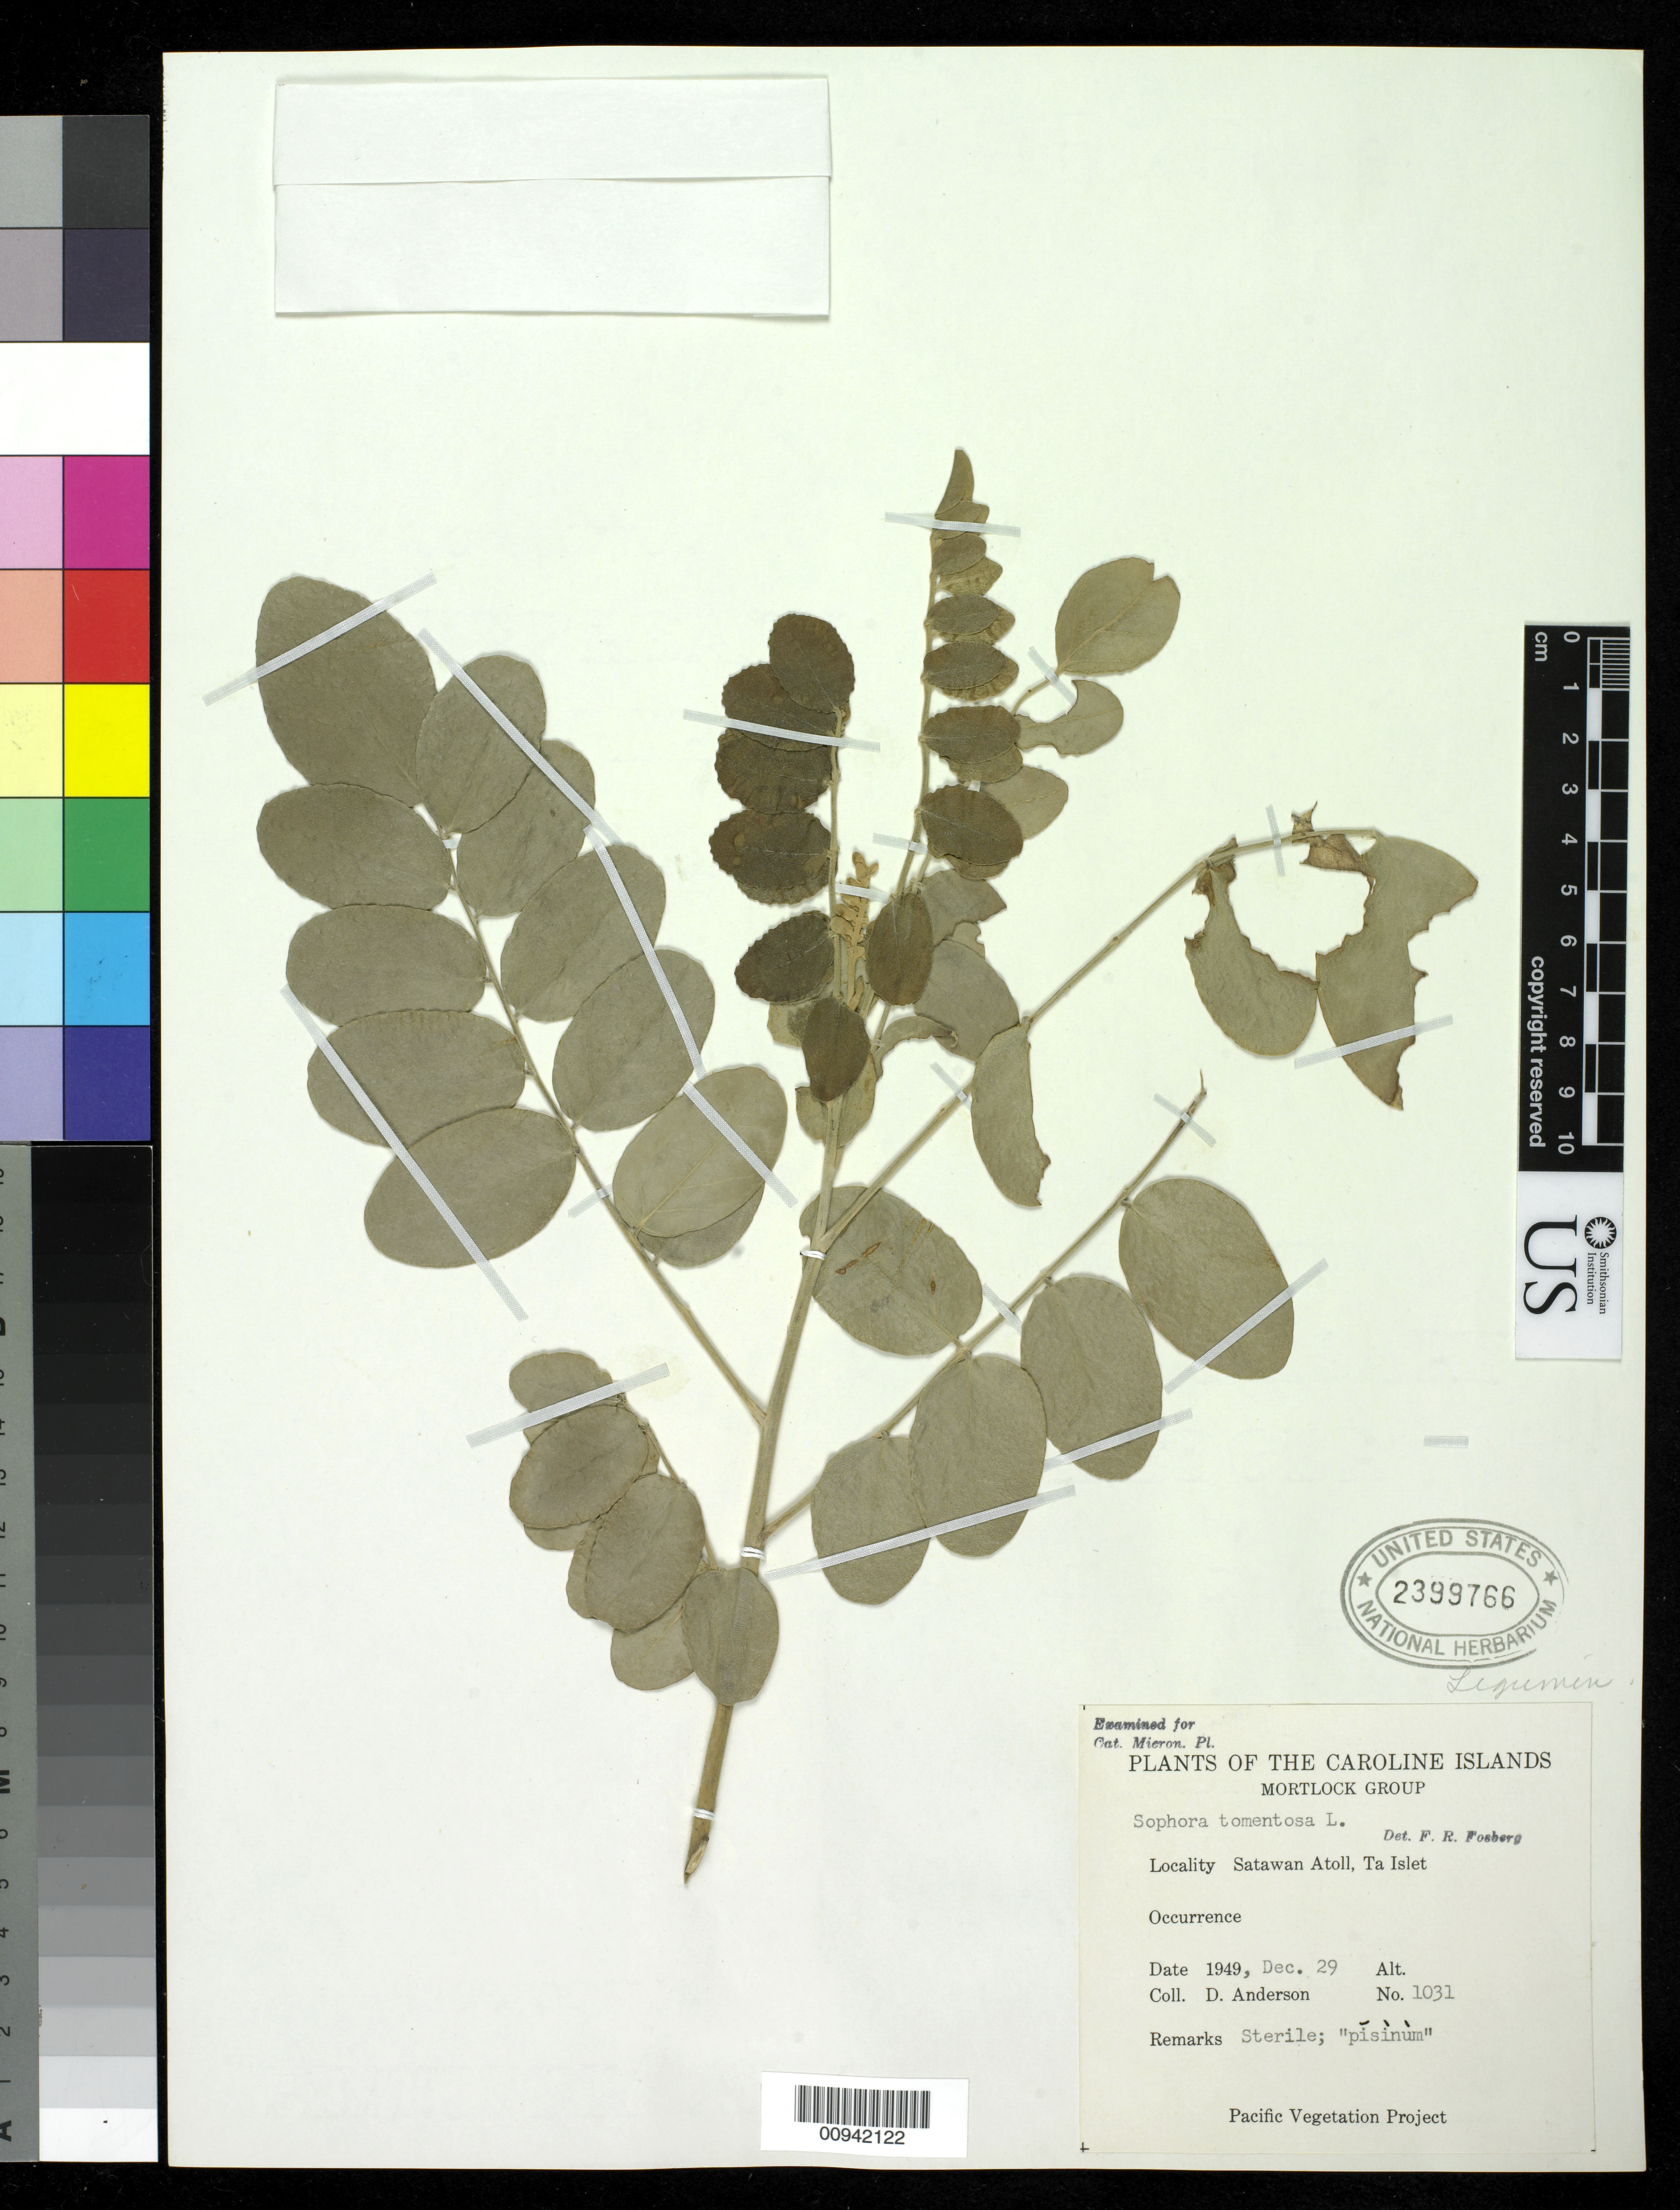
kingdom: Plantae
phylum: Tracheophyta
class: Magnoliopsida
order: Fabales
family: Fabaceae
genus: Sophora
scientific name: Sophora tomentosa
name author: L.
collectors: D. Anderson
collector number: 1031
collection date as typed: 29 Dec 1949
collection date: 1949-12-29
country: Micronesia, Federated States of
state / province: Truk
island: Satawan Atoll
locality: Caroline Islands, Mortlock Group, Ta Islet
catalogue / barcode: US 2399766